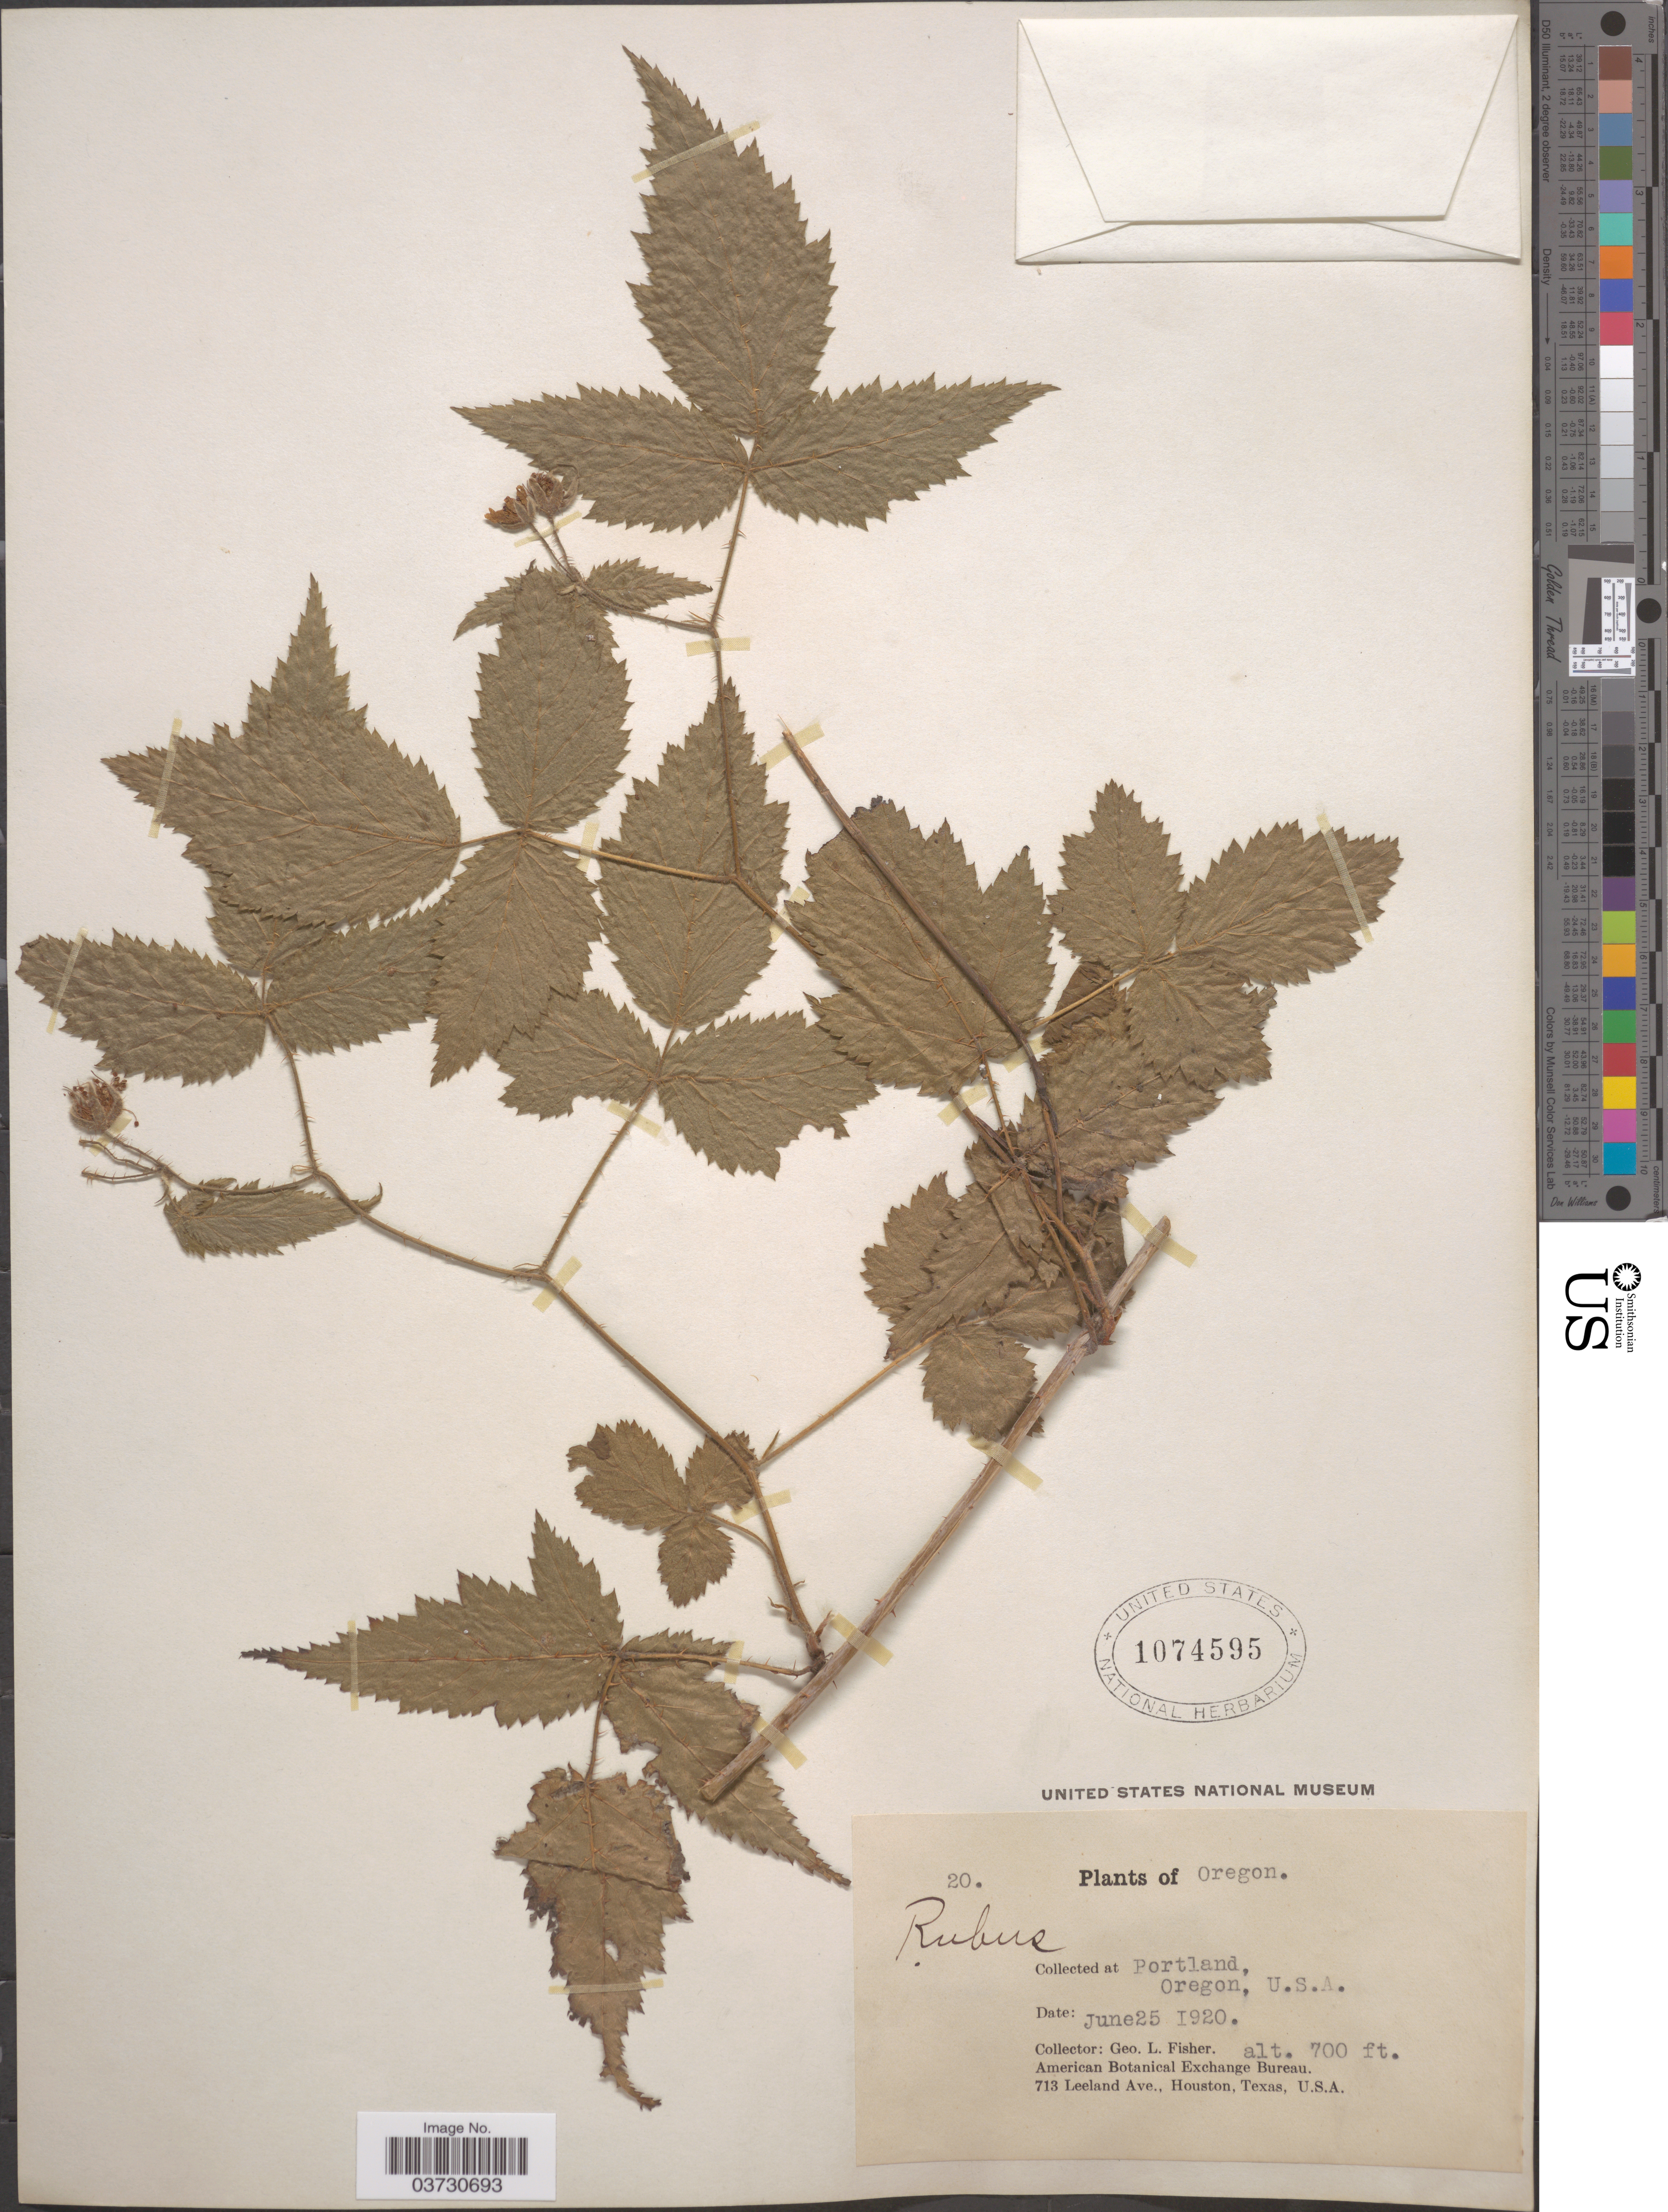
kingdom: Plantae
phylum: Tracheophyta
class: Magnoliopsida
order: Rosales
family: Rosaceae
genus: Rubus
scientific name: Rubus macropetalus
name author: Douglas ex Hook.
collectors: G. L. Fisher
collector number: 20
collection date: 1920-06-25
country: United States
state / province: Oregon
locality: Portland.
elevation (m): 213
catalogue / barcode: US 1074595